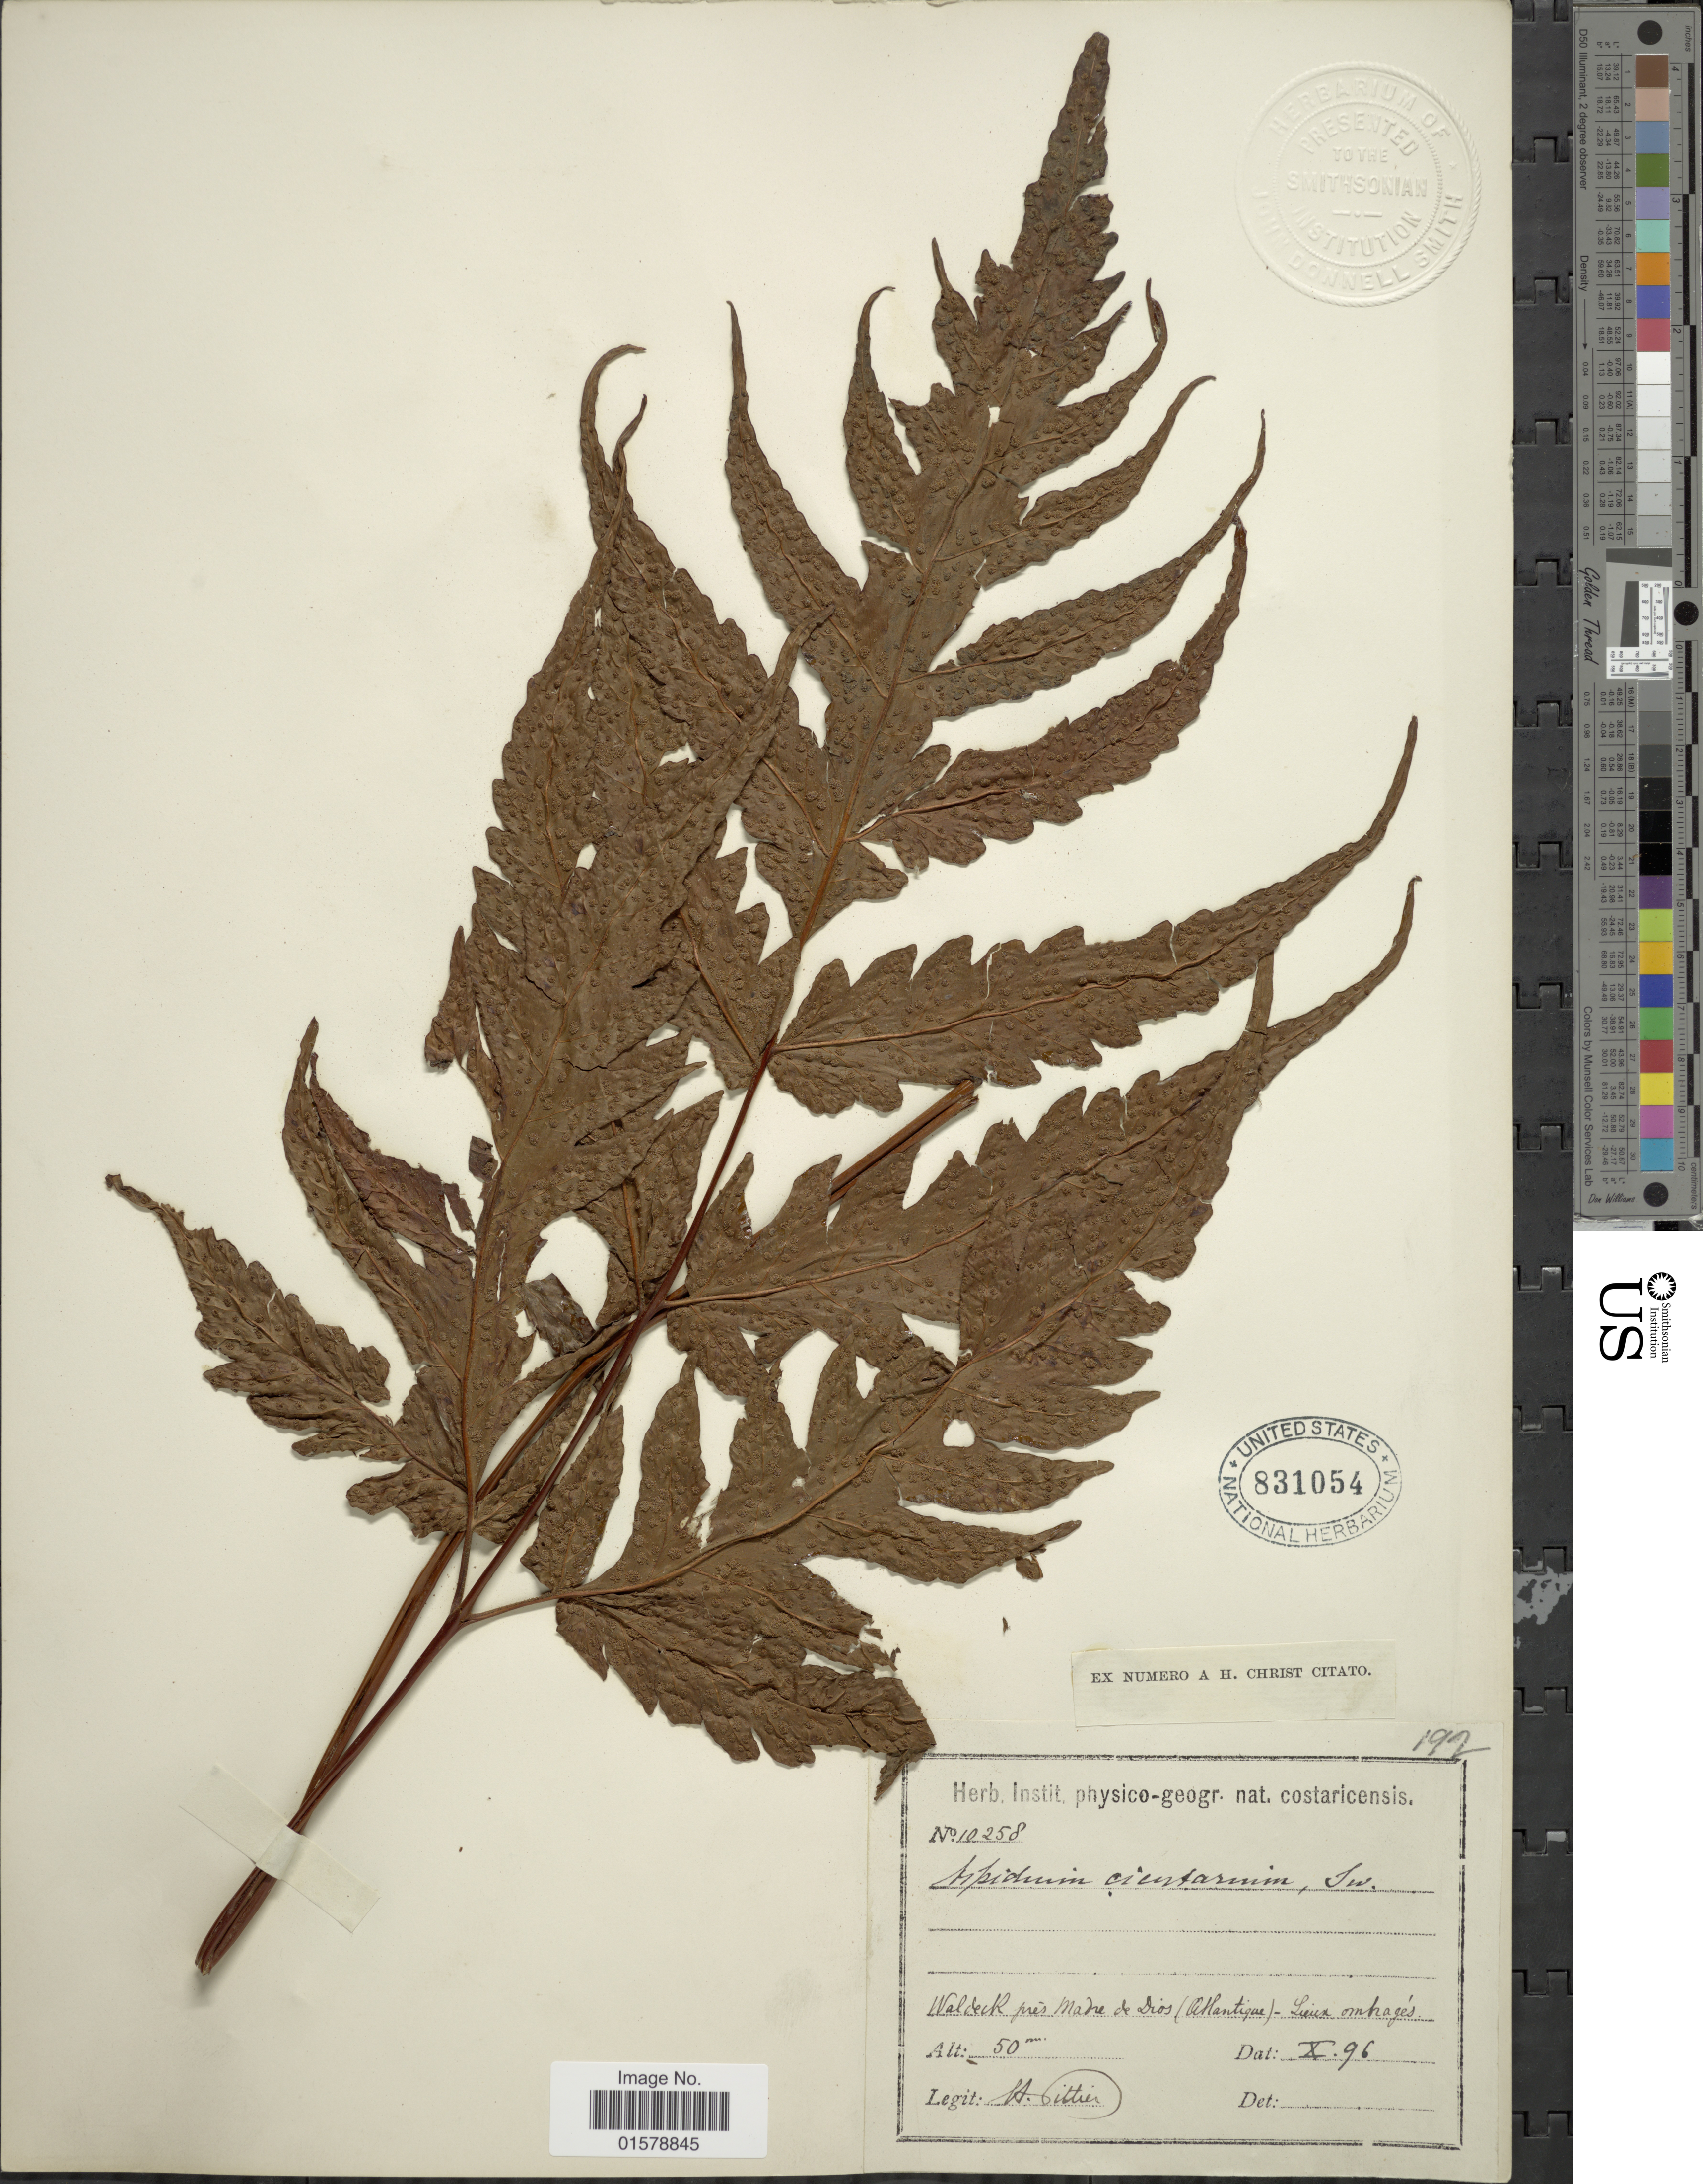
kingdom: Plantae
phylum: Tracheophyta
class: Polypodiopsida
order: Polypodiales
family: Tectariaceae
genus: Tectaria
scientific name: Tectaria rivalis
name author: (Mett. ex Kuhn) C. Chr.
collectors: H. F. Pittier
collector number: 10258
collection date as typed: Transcribed d/m/y: /10/96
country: Costa Rica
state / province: Limón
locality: Waldeck pres Madre de Dios (Atlantique)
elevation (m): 50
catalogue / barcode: US 831054